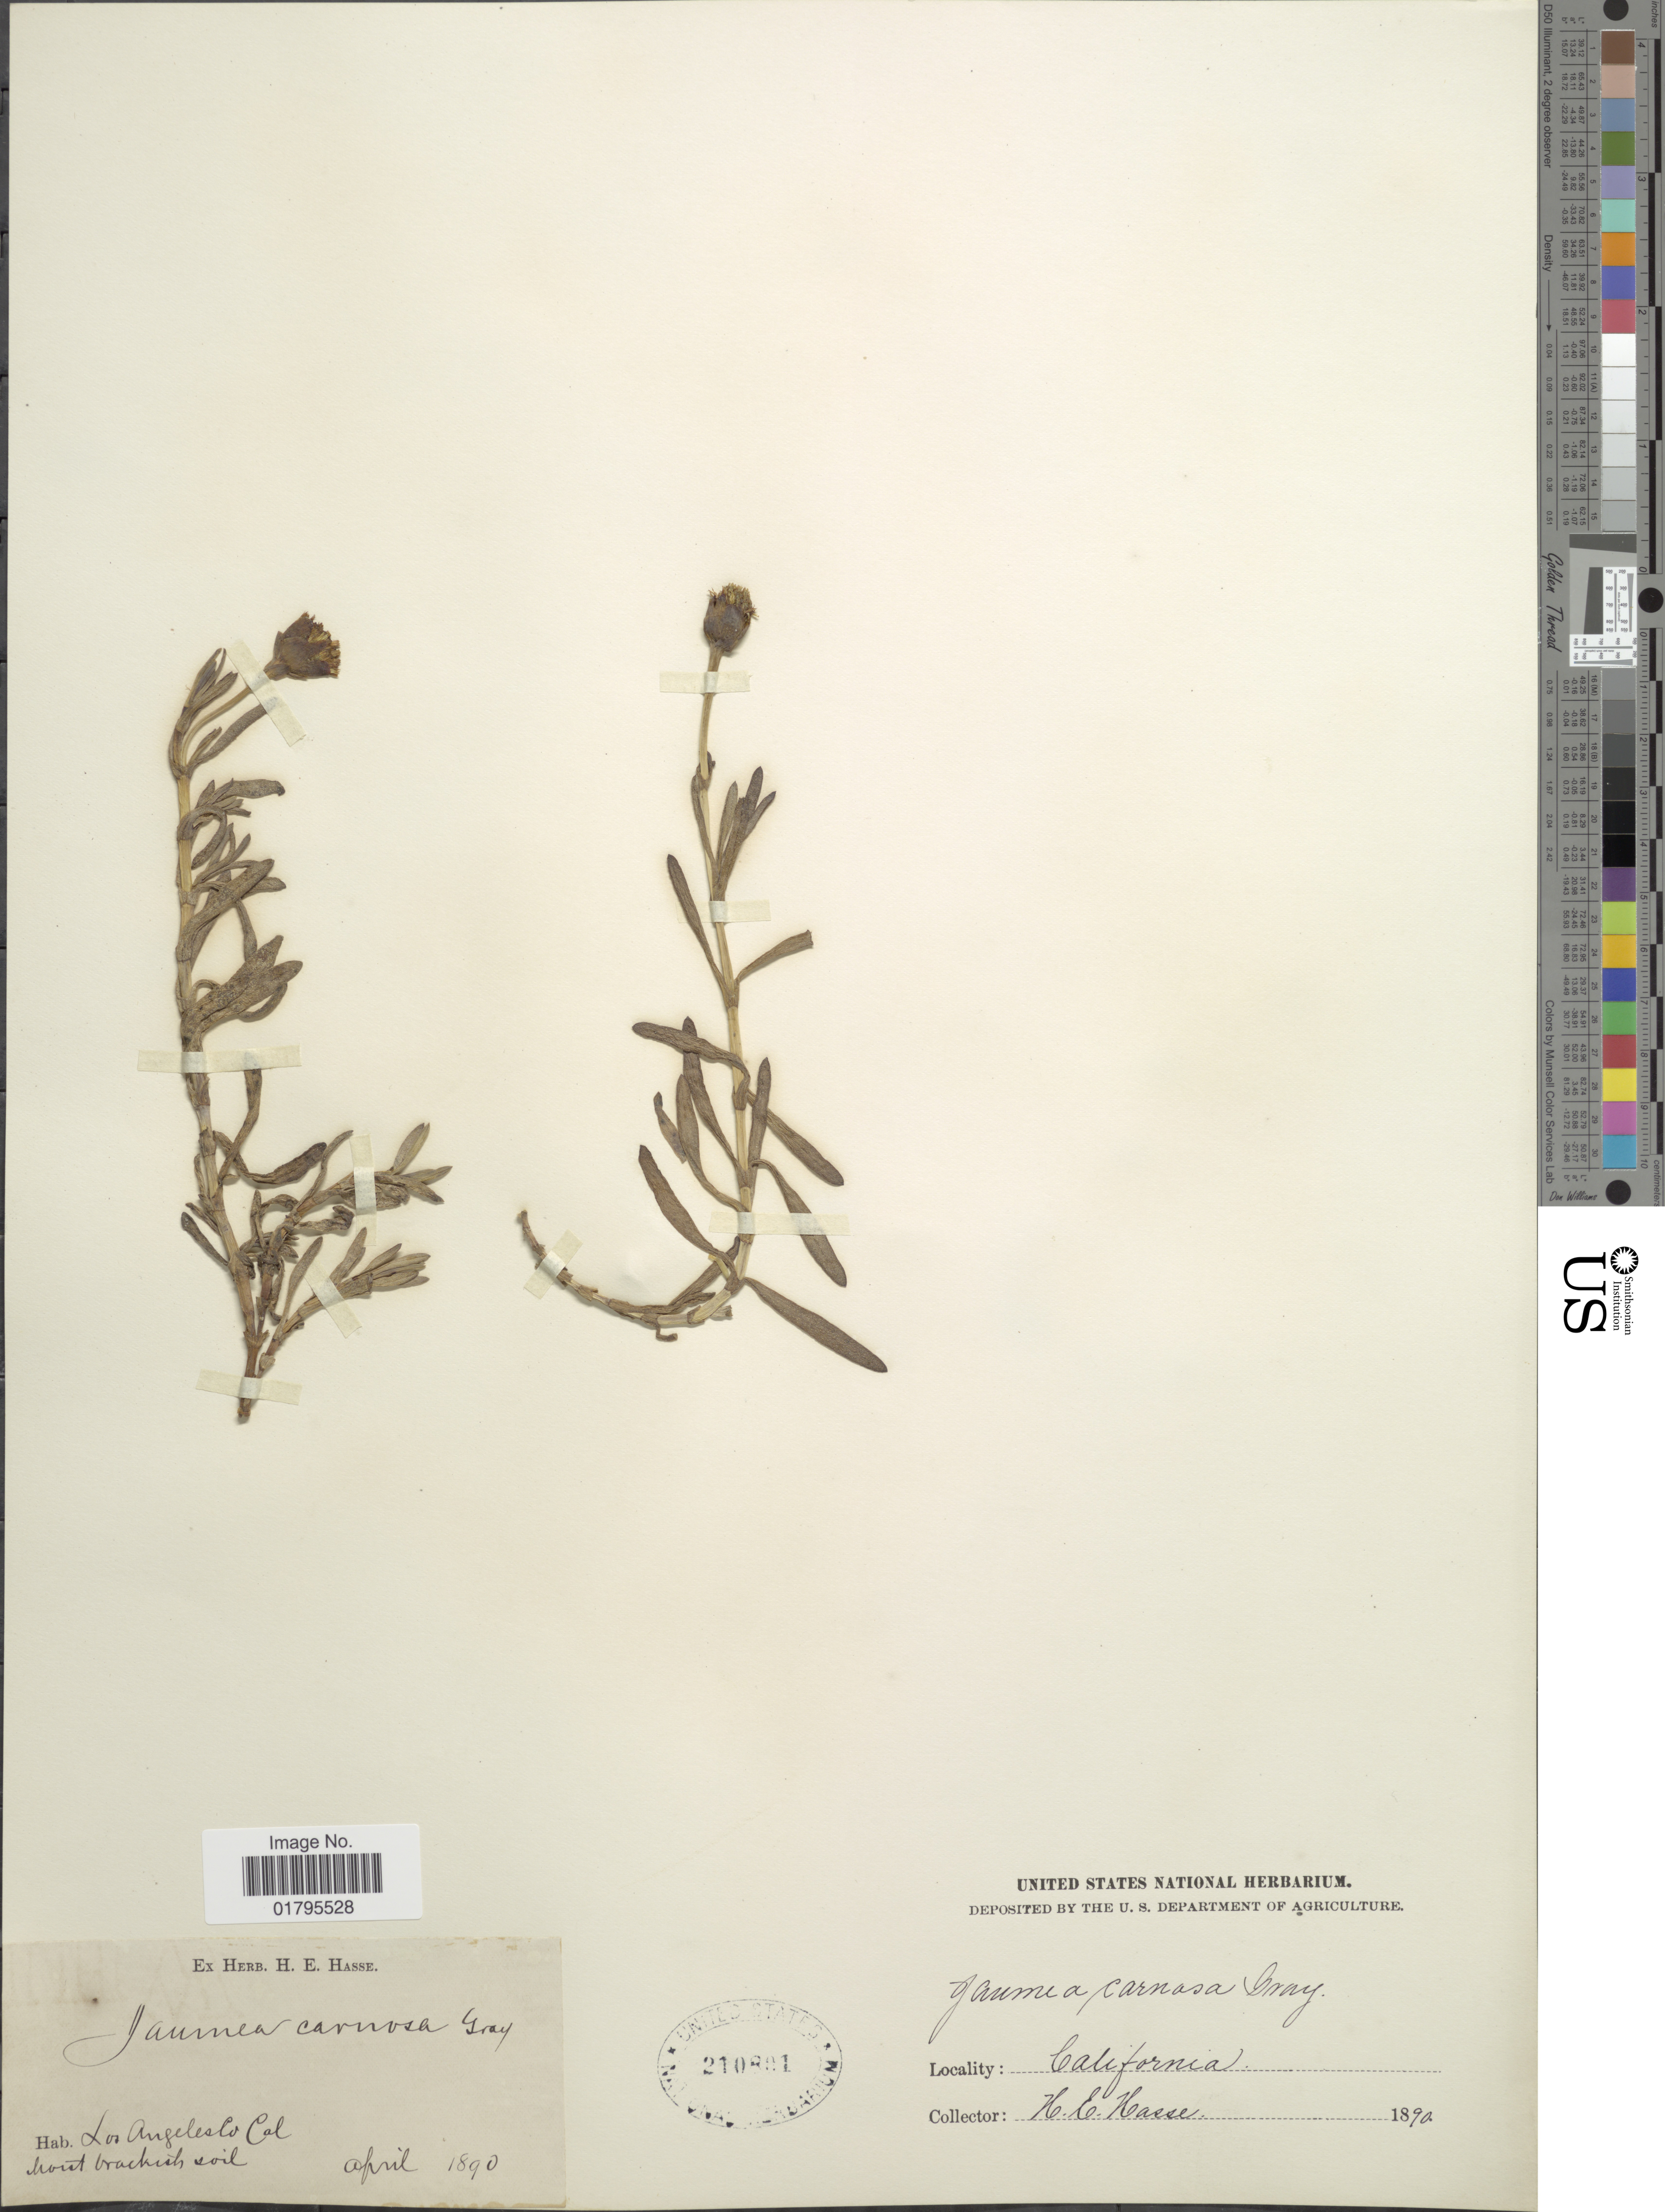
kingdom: Plantae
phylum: Tracheophyta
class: Magnoliopsida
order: Asterales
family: Asteraceae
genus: Jaumea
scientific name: Jaumea carnosa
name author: (Less.) A. Gray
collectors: H. E. Hasse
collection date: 1890-04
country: United States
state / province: California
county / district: Los Angeles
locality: Los Angeles Co.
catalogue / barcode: US 210801